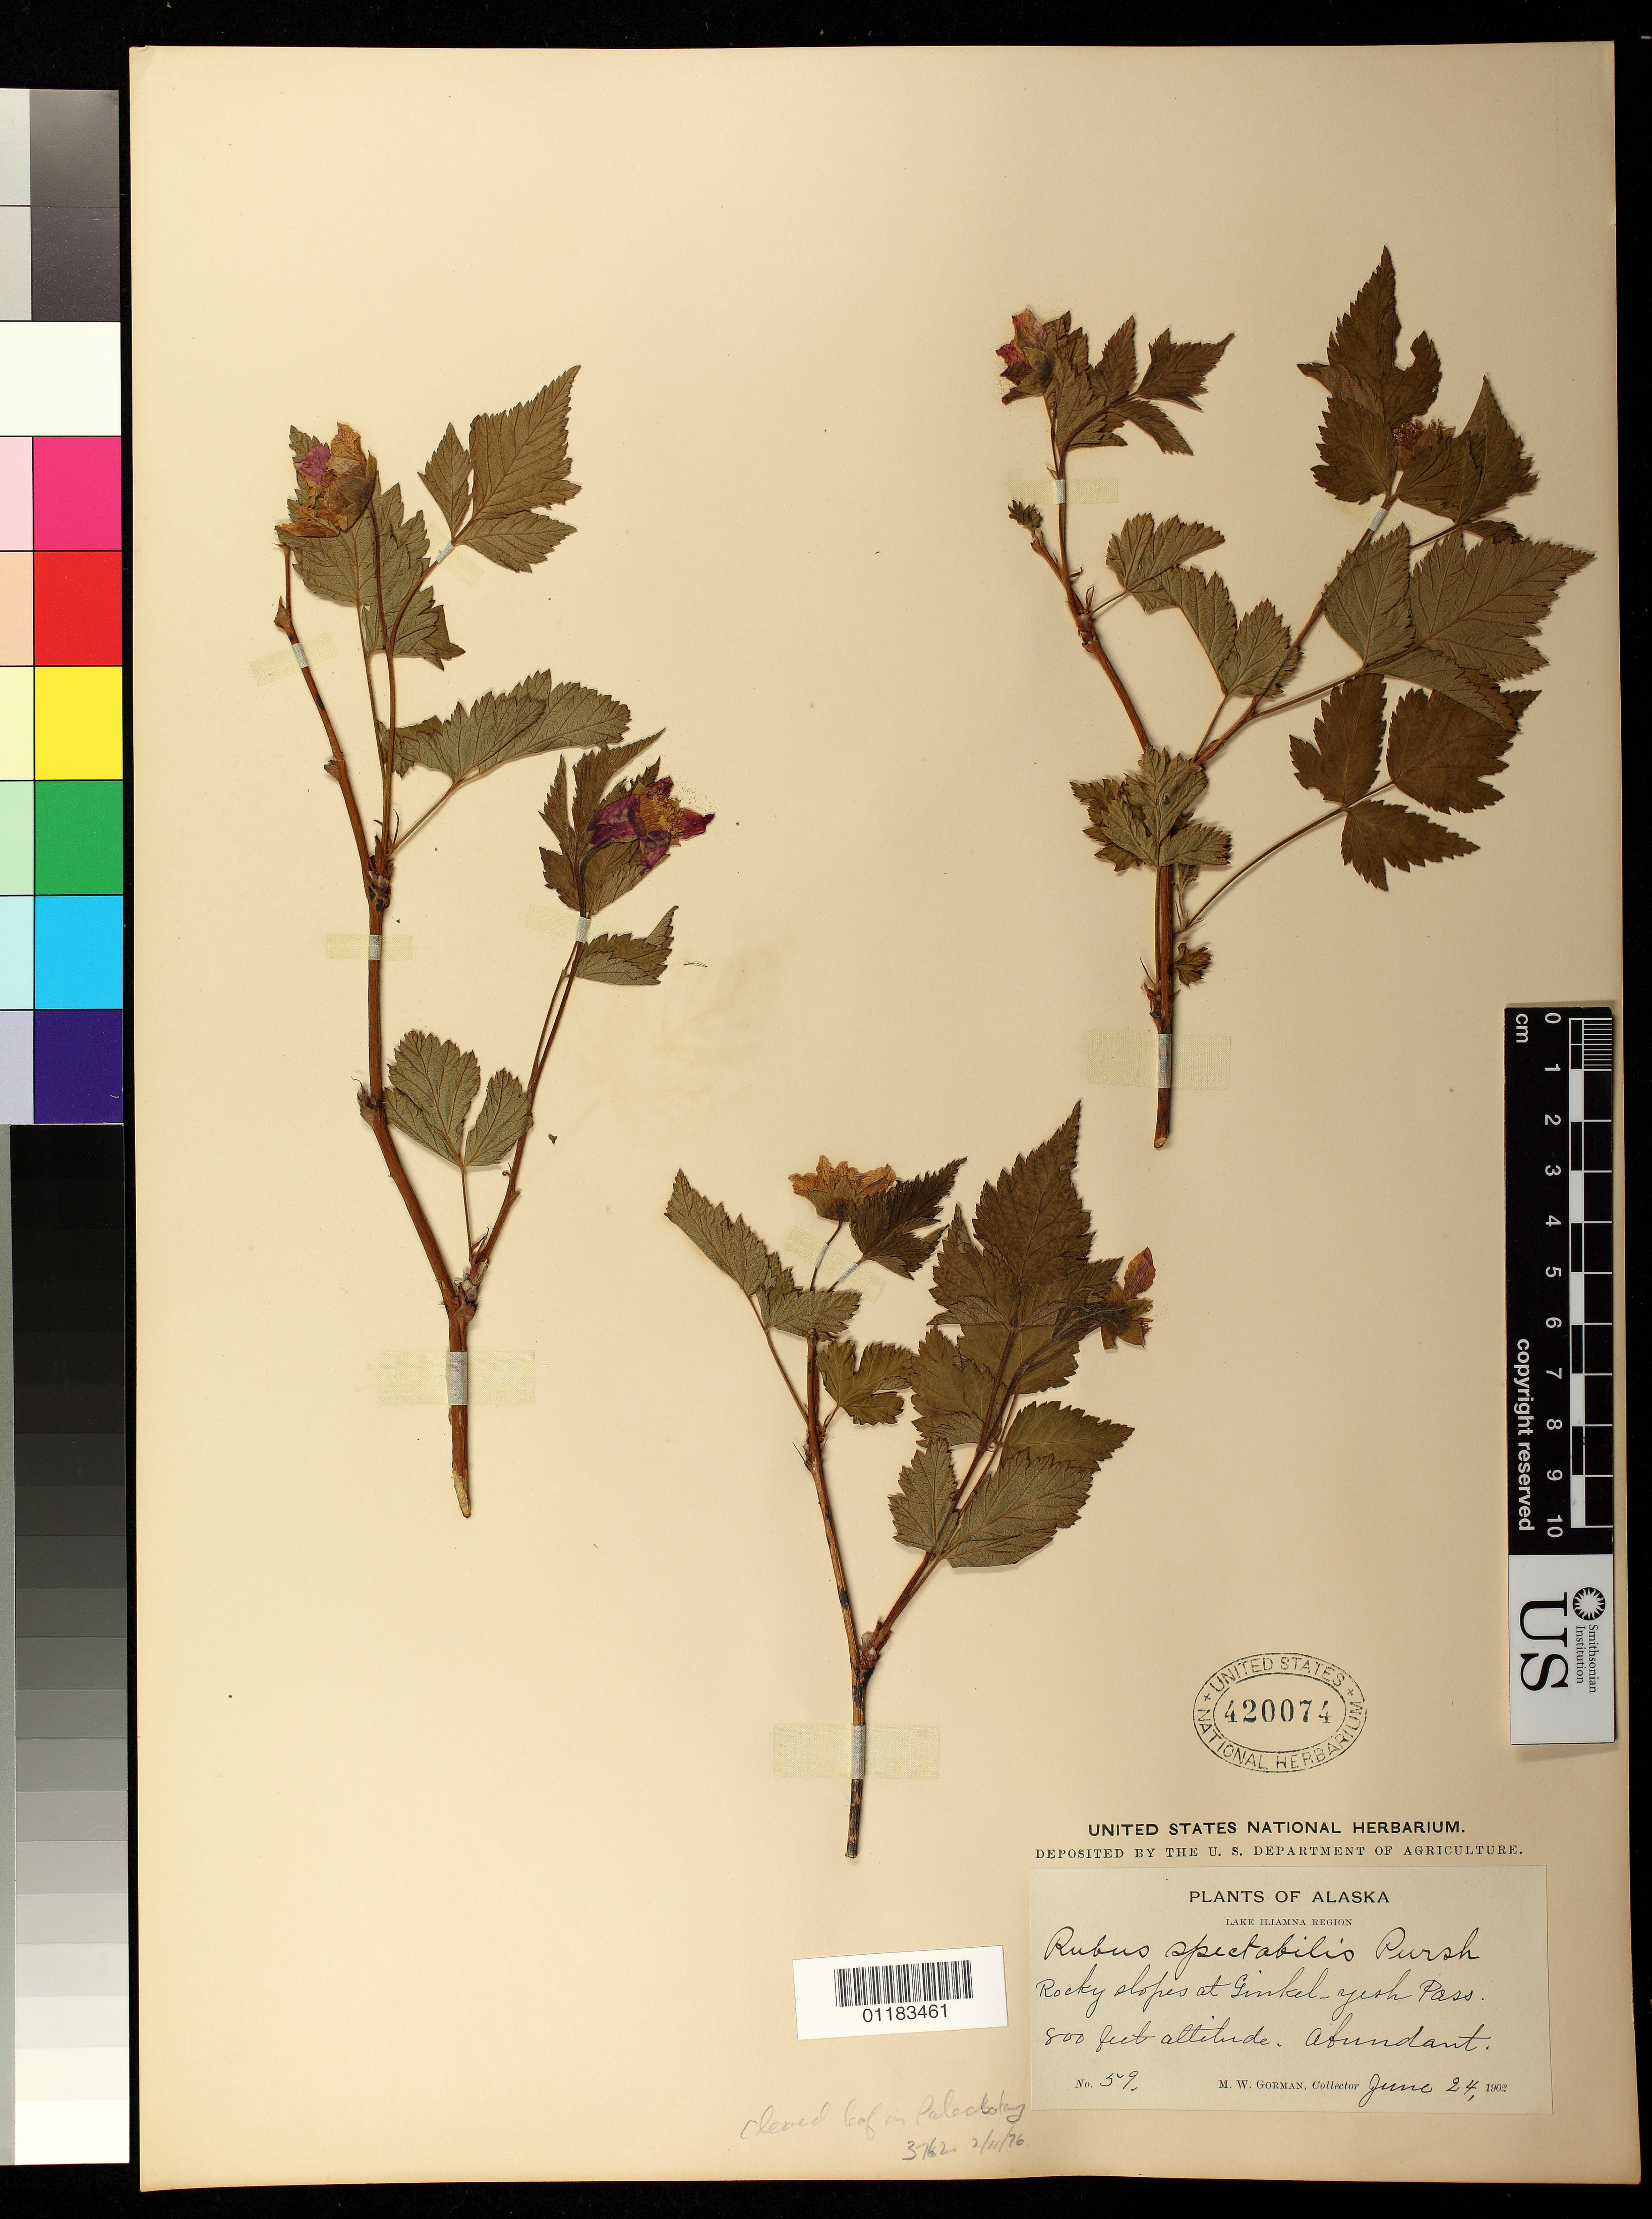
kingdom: Plantae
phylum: Tracheophyta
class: Magnoliopsida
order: Rosales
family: Rosaceae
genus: Rubus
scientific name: Rubus spectabilis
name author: Pursh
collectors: M. W. Gorman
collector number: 59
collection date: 1902-06-24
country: United States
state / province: Alaska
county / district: Lake and Peninsula Borough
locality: Rocky slopes at Ginkel-yesh Pass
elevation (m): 244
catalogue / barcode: US 420074